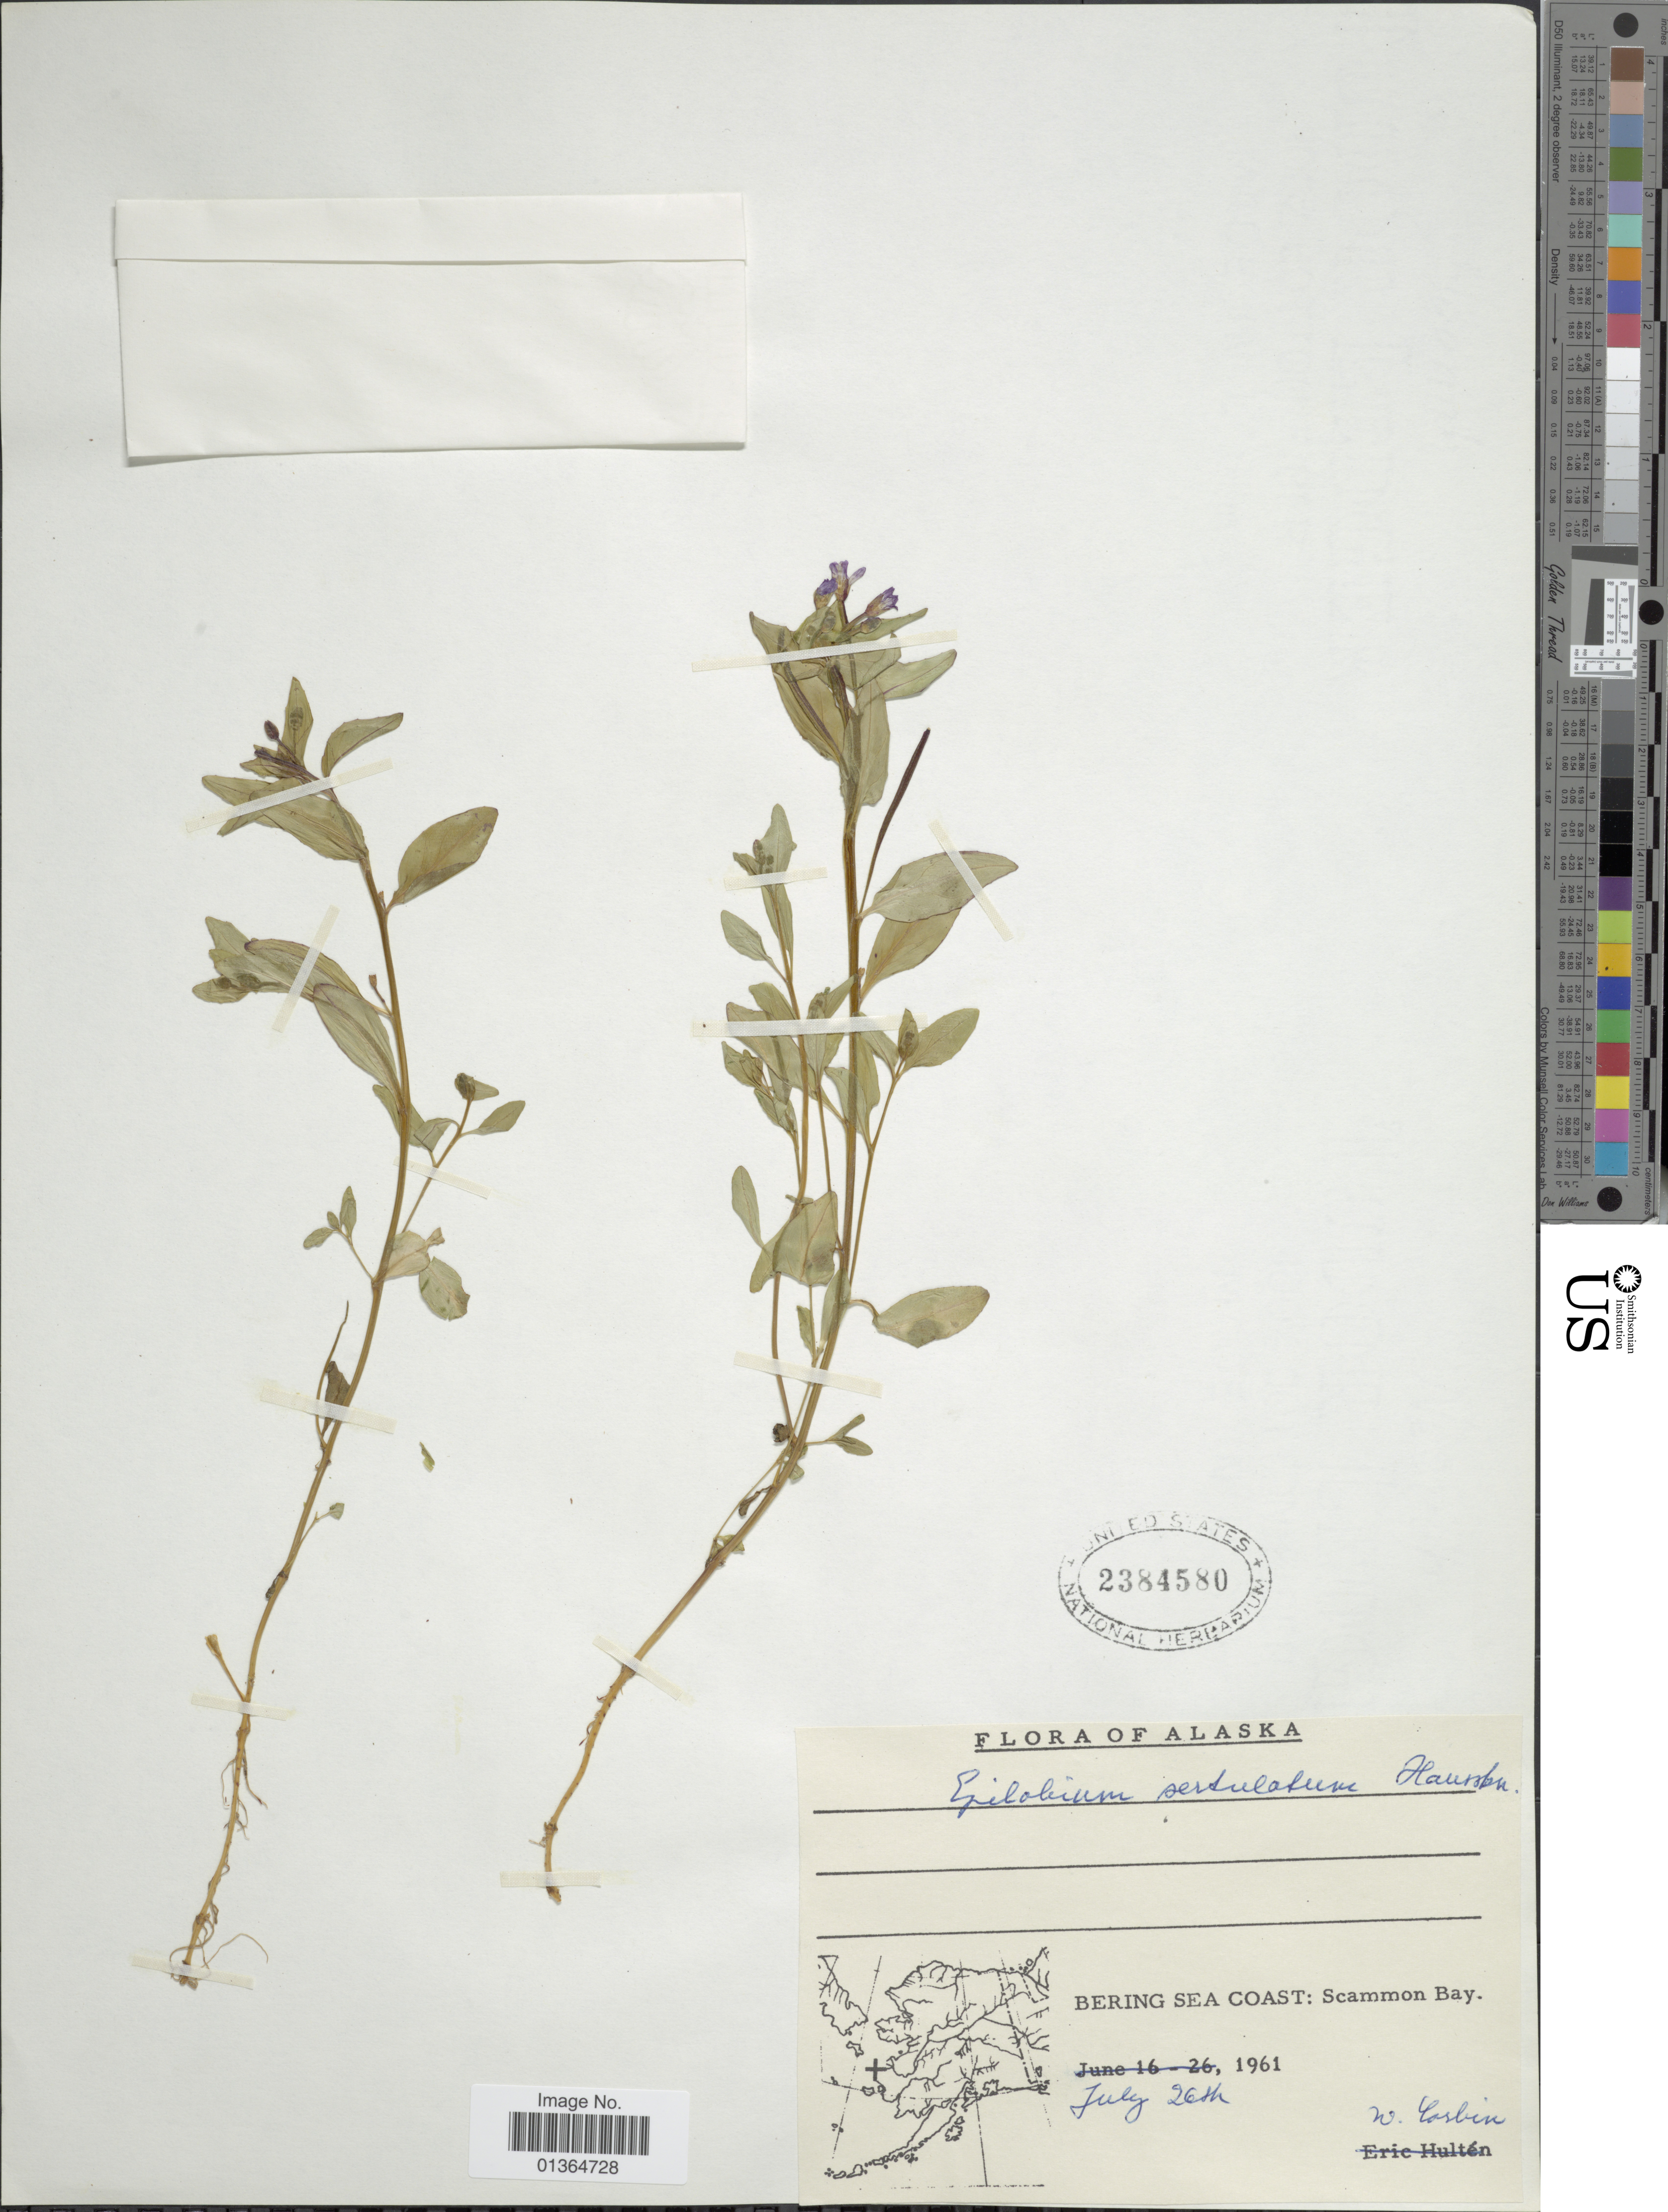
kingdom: Plantae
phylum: Tracheophyta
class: Magnoliopsida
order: Myrtales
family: Onagraceae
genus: Epilobium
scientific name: Epilobium hornemannii subsp. behringianum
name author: (Hausskn.) Hoch & P.H. Raven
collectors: W. Corbin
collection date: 1961-07-26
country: United States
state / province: Alaska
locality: Bering Sea Coast: Scammon Bay.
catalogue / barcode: US 2384580